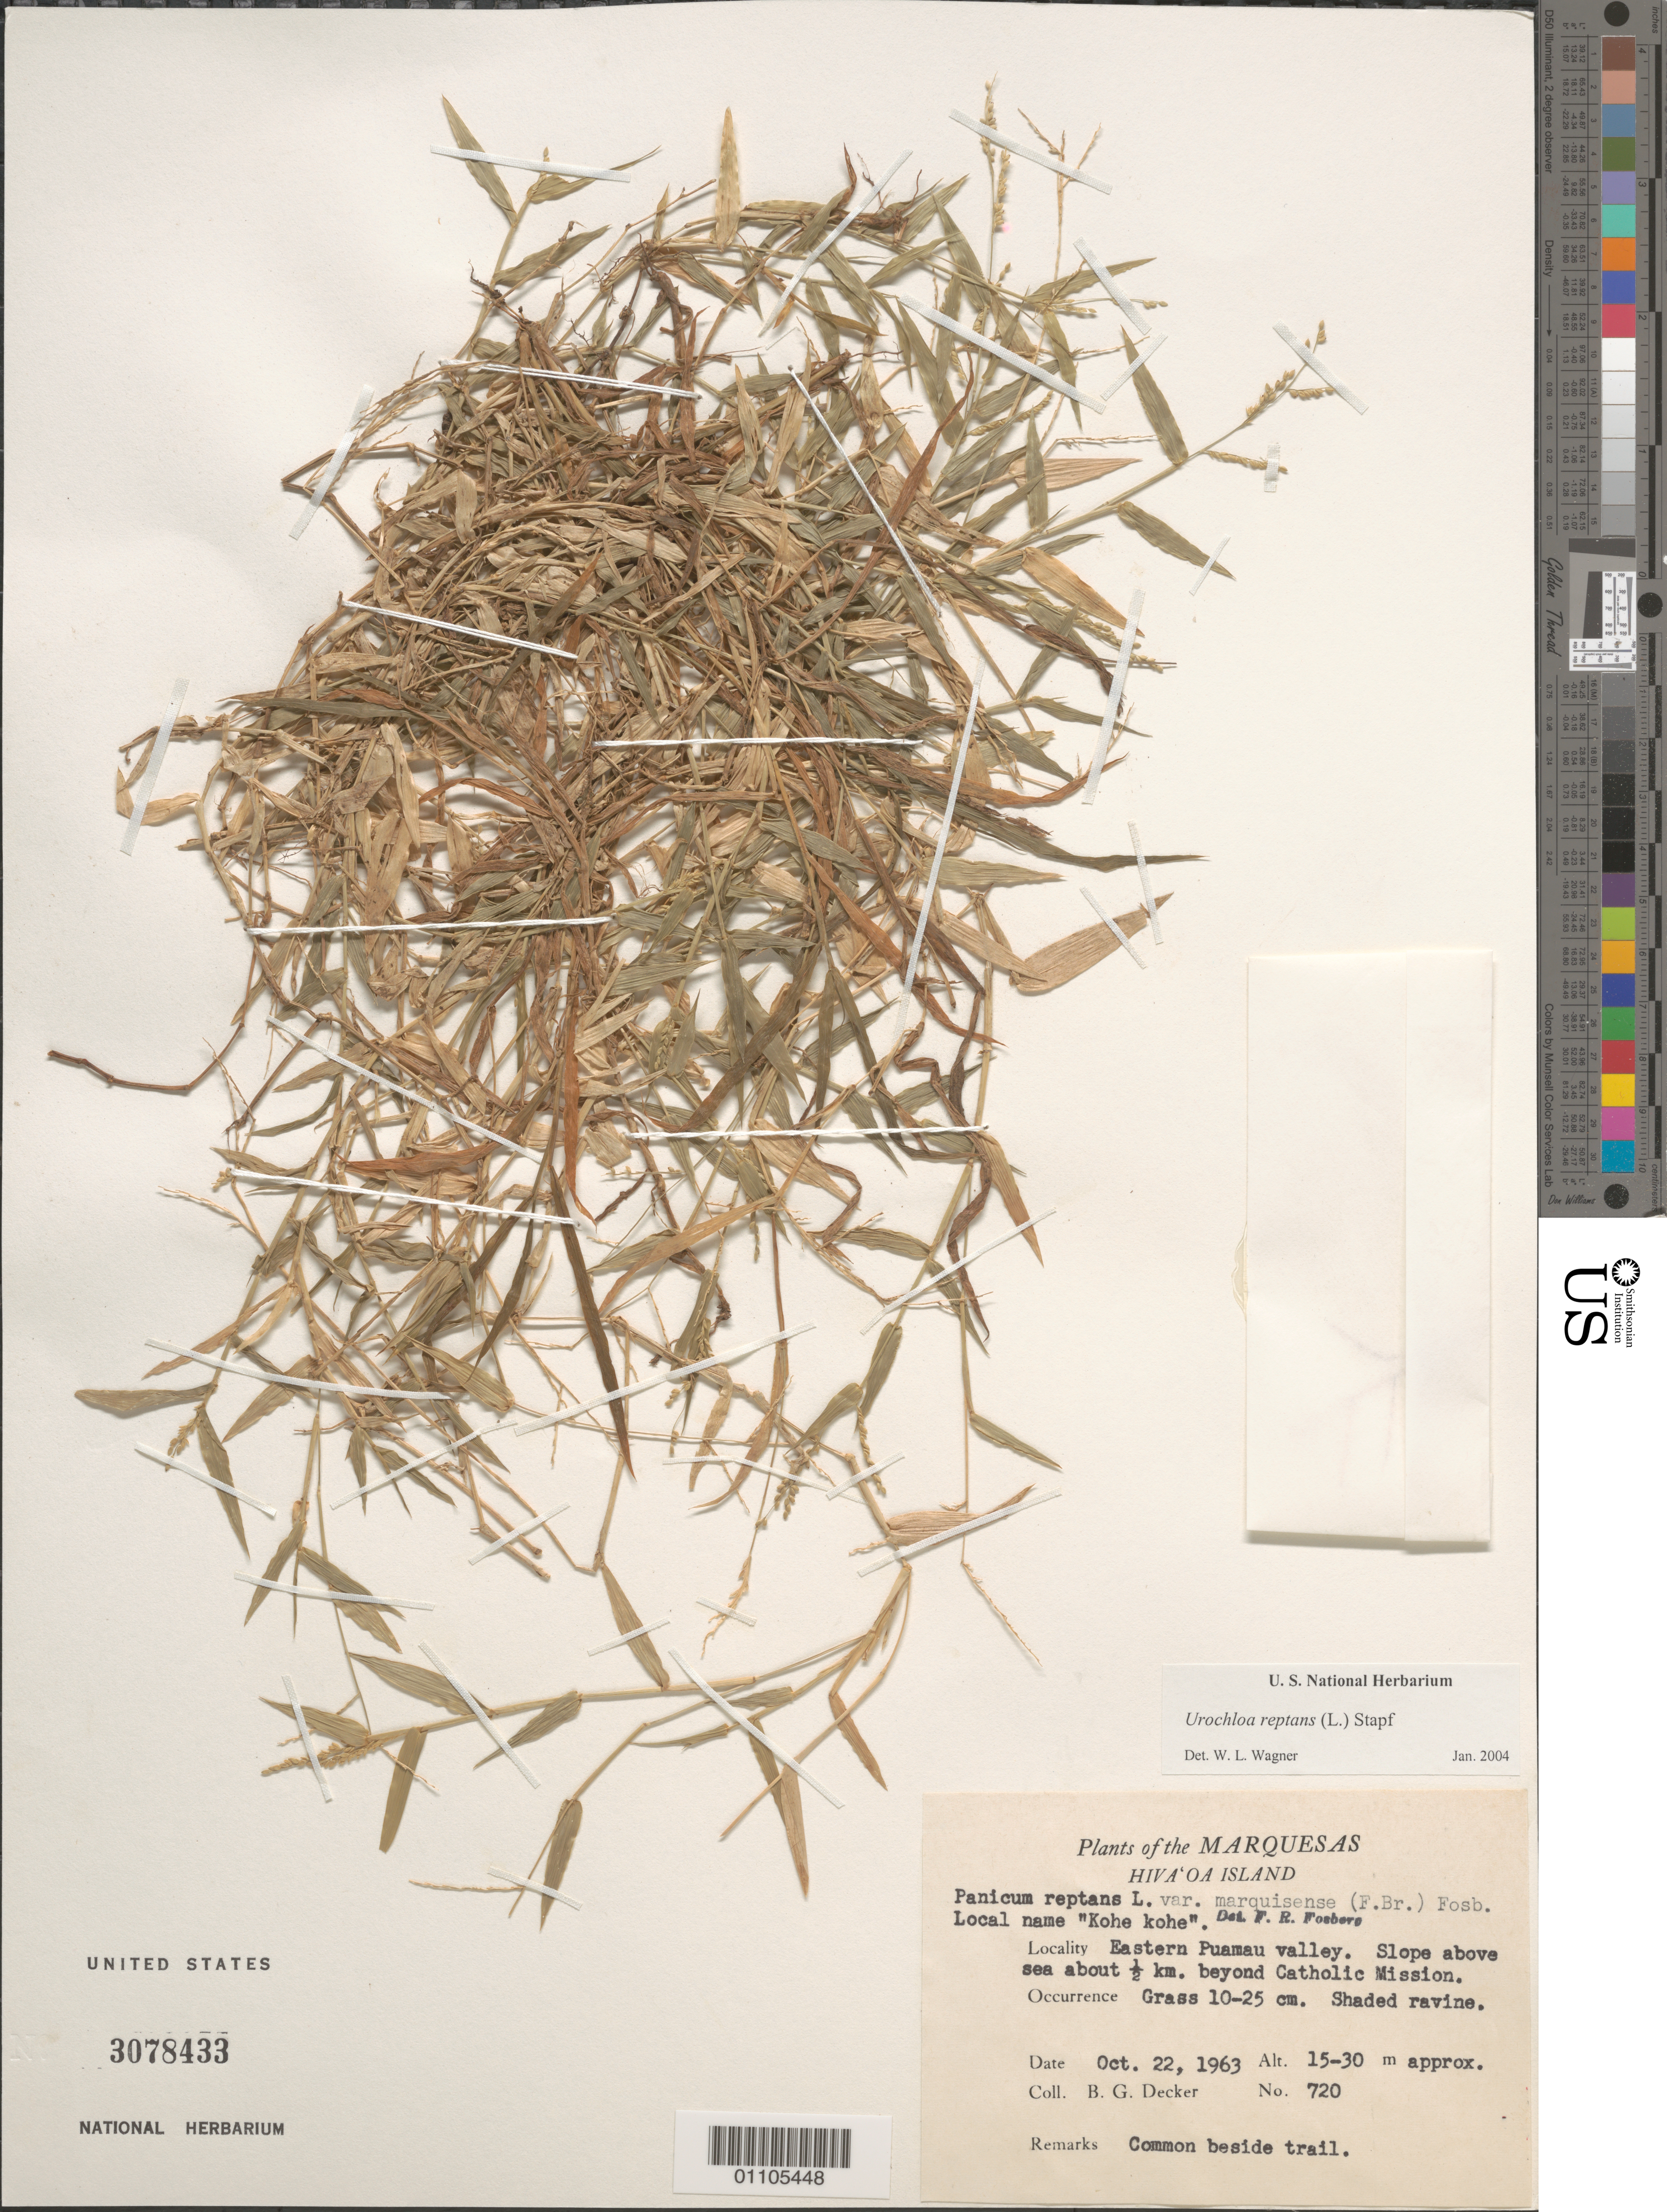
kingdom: Plantae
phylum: Tracheophyta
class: Liliopsida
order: Poales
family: Poaceae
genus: Urochloa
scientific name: Urochloa reptans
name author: (L.) Stapf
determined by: Wagner, W. L., (BOT), Smithsonian Institution - National Museum of Natural History (UNITED STATES)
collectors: B. G. Decker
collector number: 720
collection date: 1963-10-22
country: French Polynesia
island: Hiva Oa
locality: E Puamau valley, slope above sea about 0.5 km beyond Catholic Mission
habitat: Shaded ravine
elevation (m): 15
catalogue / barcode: US 3078433